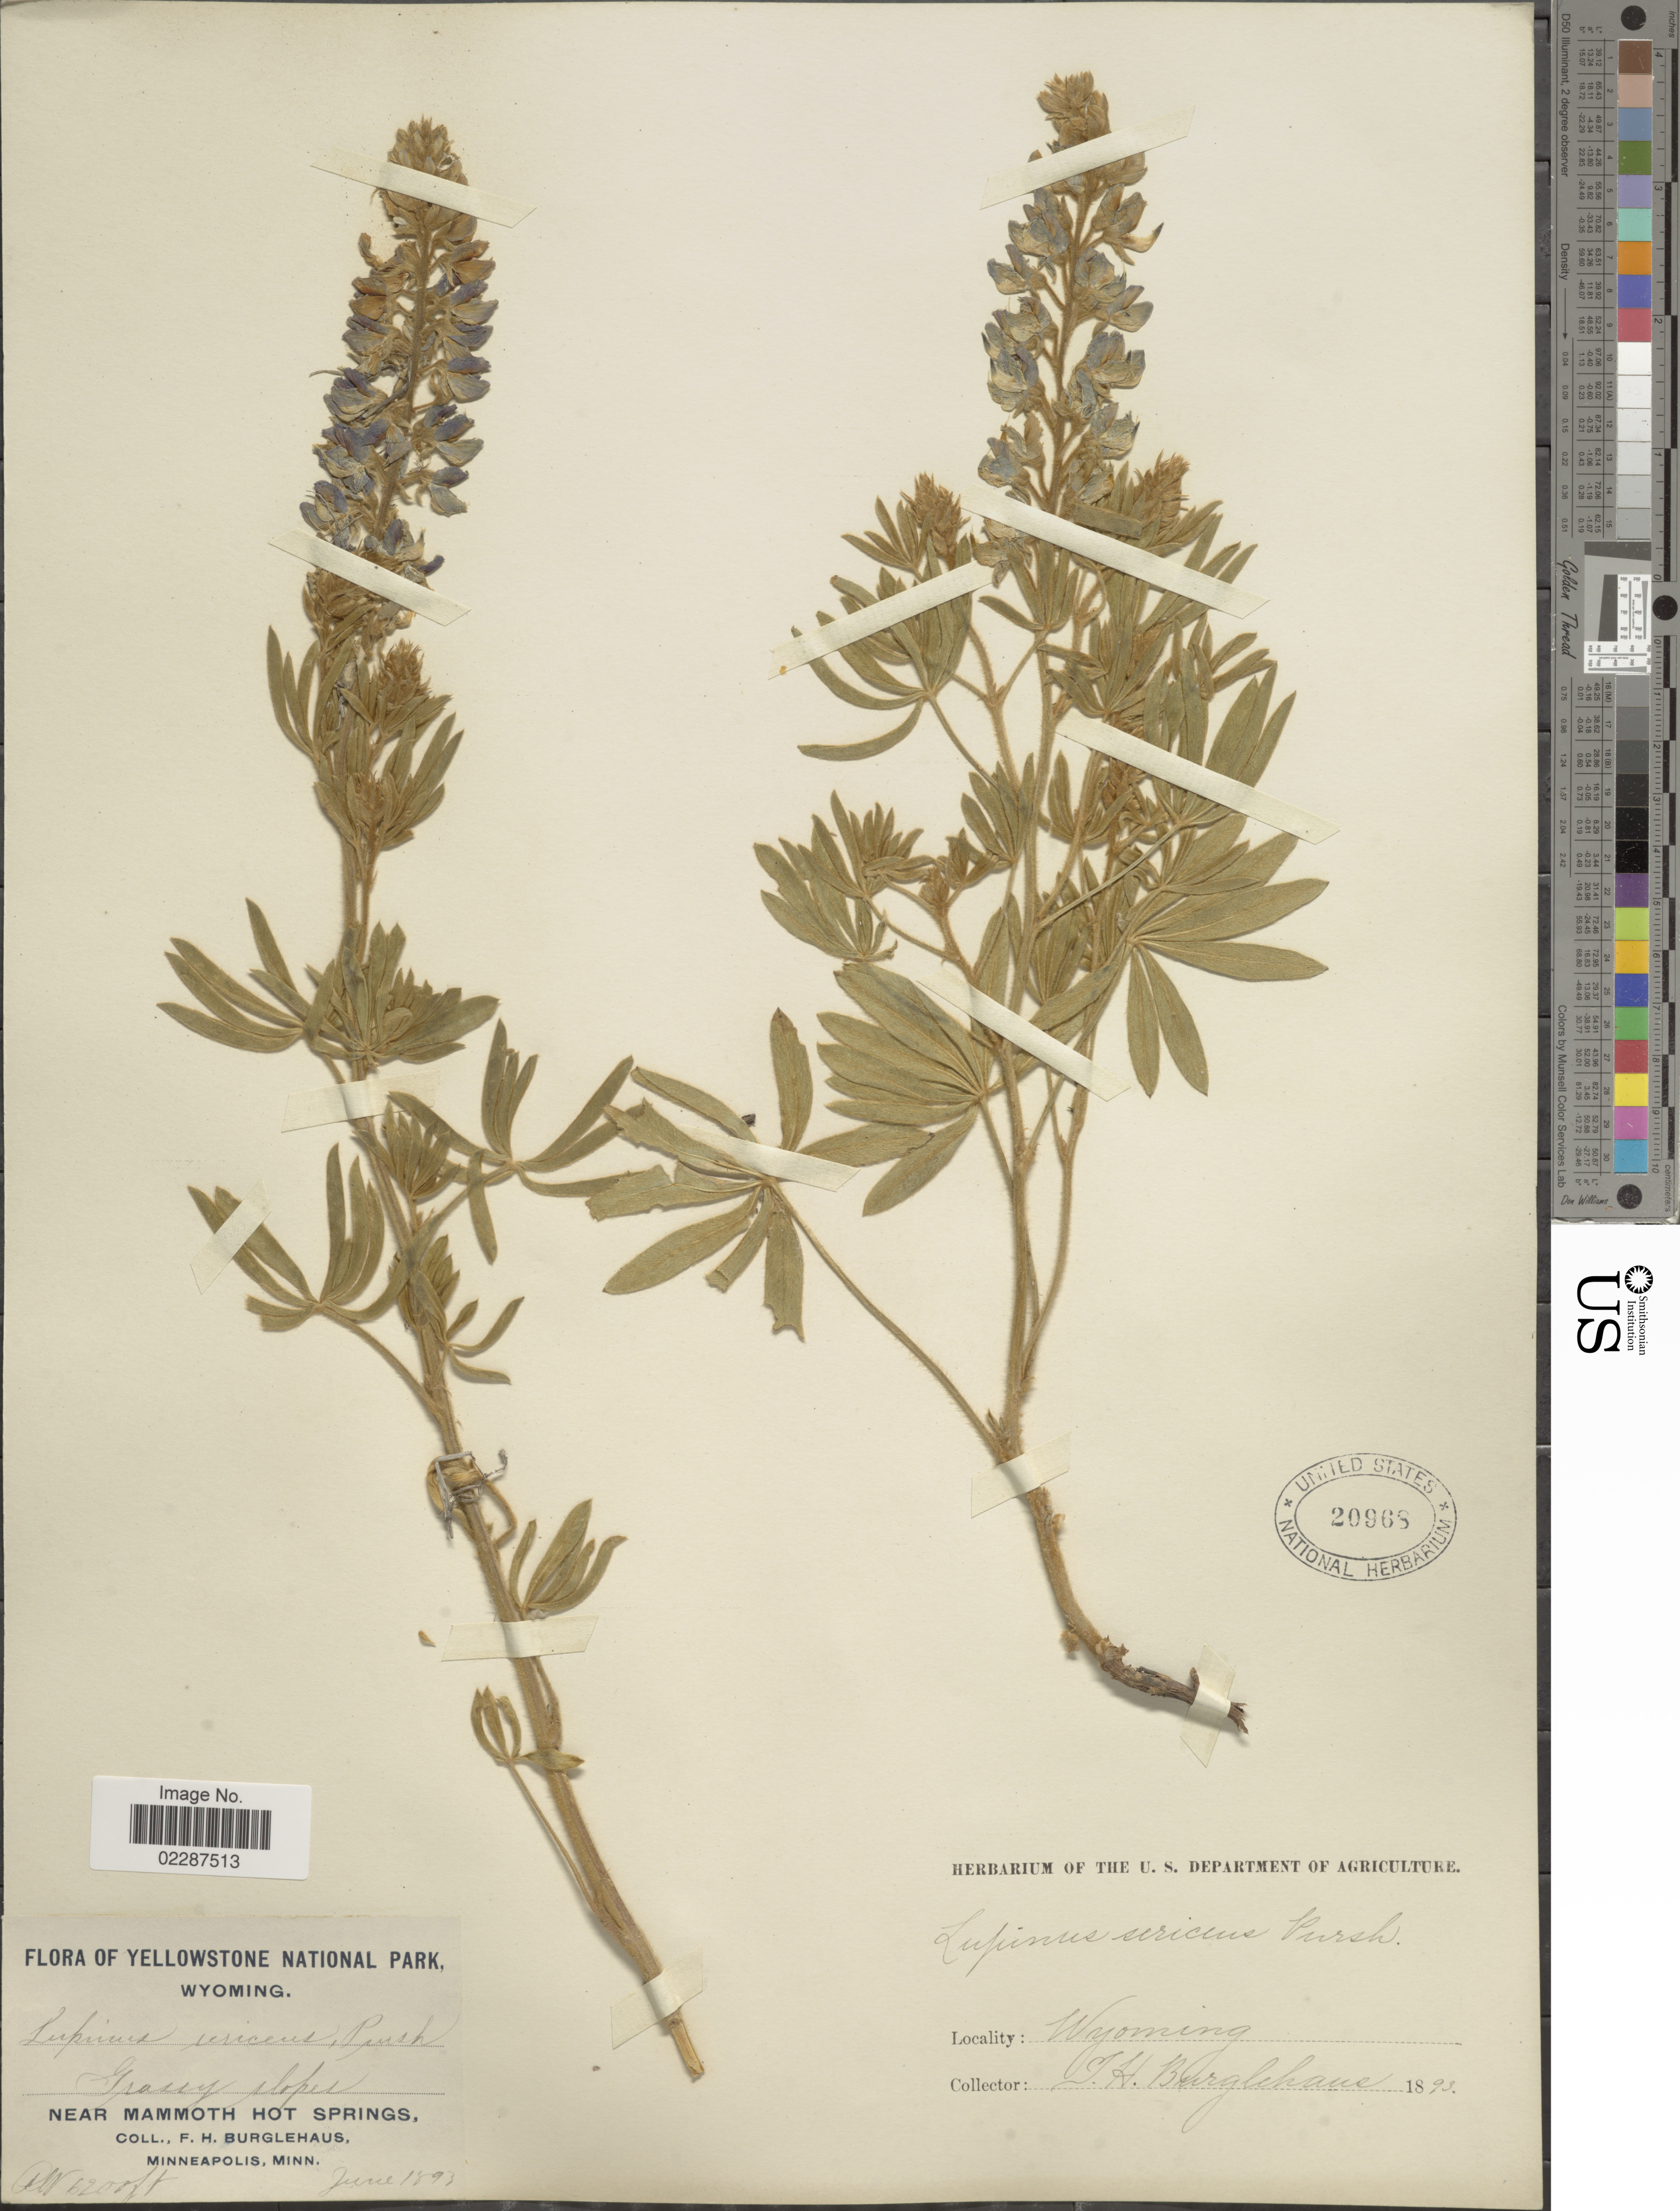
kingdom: Plantae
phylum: Tracheophyta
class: Magnoliopsida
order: Fabales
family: Fabaceae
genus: Lupinus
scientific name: Lupinus sericeus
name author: Pursh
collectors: F. Burglehaus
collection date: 1893-06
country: United States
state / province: Wyoming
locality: Near Mammoth Hot Springs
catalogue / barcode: US 20968